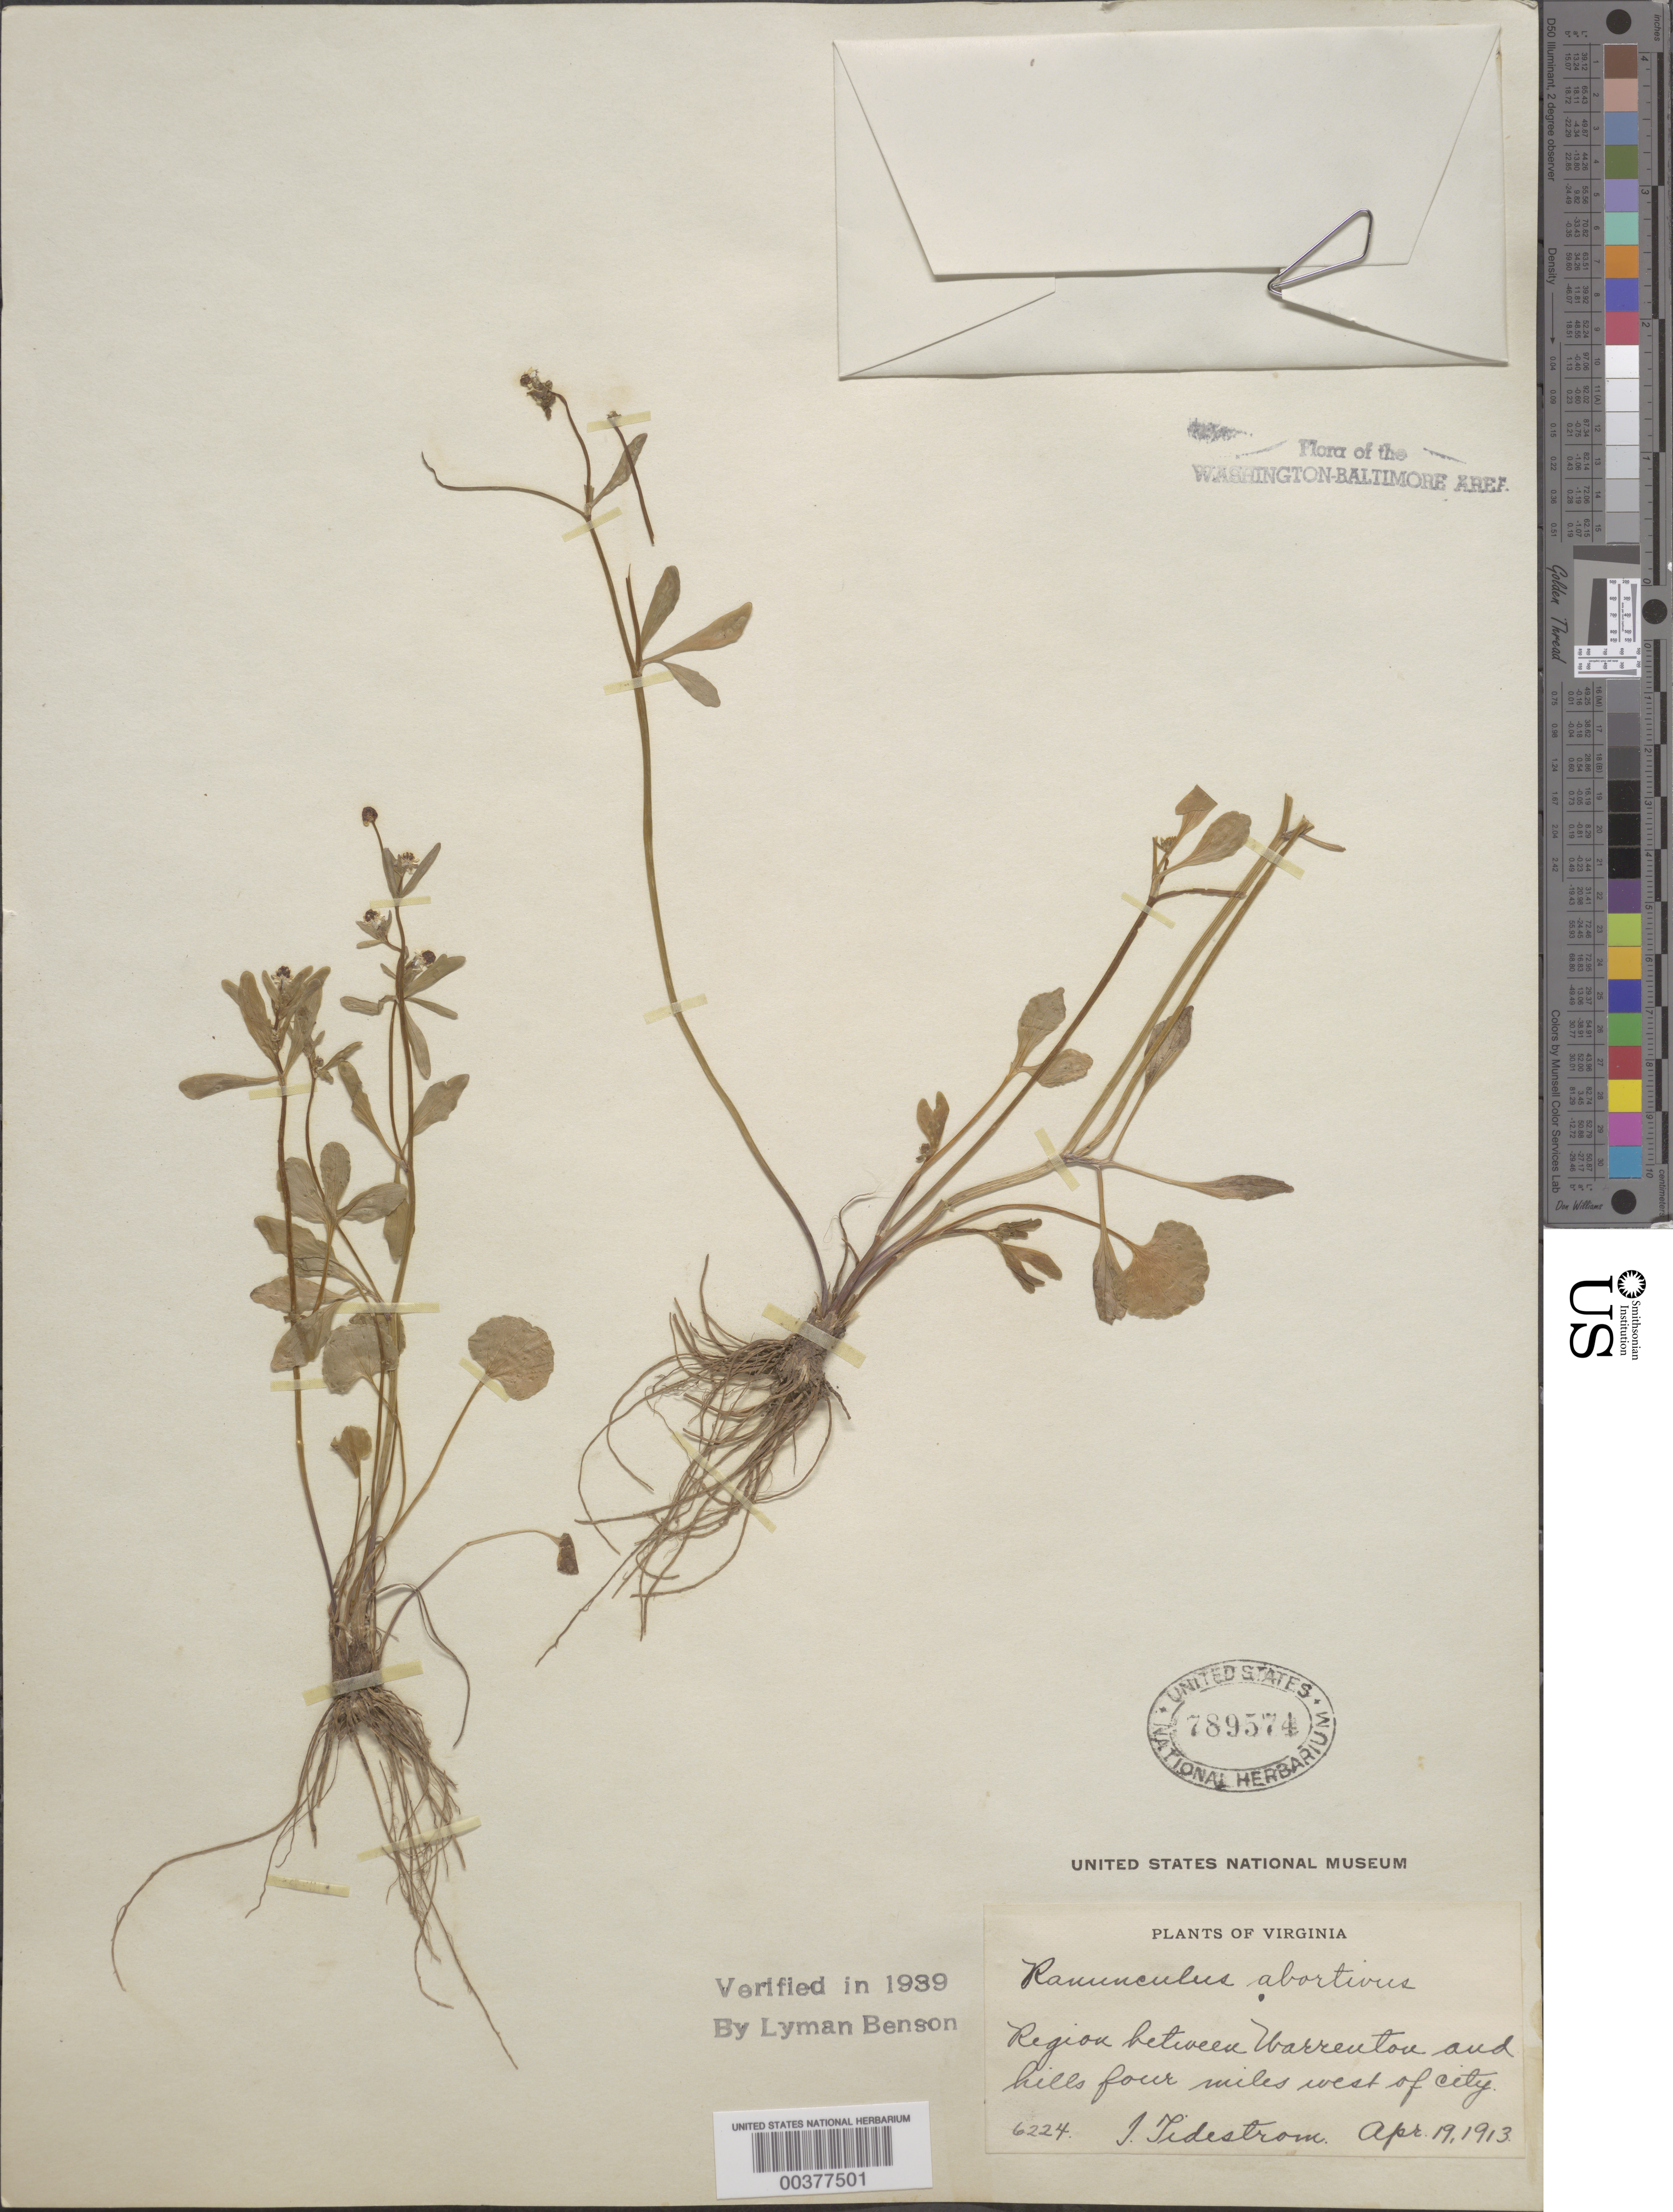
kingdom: Plantae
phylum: Tracheophyta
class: Magnoliopsida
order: Ranunculales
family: Ranunculaceae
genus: Ranunculus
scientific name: Ranunculus abortivus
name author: L.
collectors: I. F. Tidestrom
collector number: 6224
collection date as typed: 19 Apr 1913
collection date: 1913-04-19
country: United States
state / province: Virginia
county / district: Fauquier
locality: Between Warrenton and Hills West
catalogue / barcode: US 789574